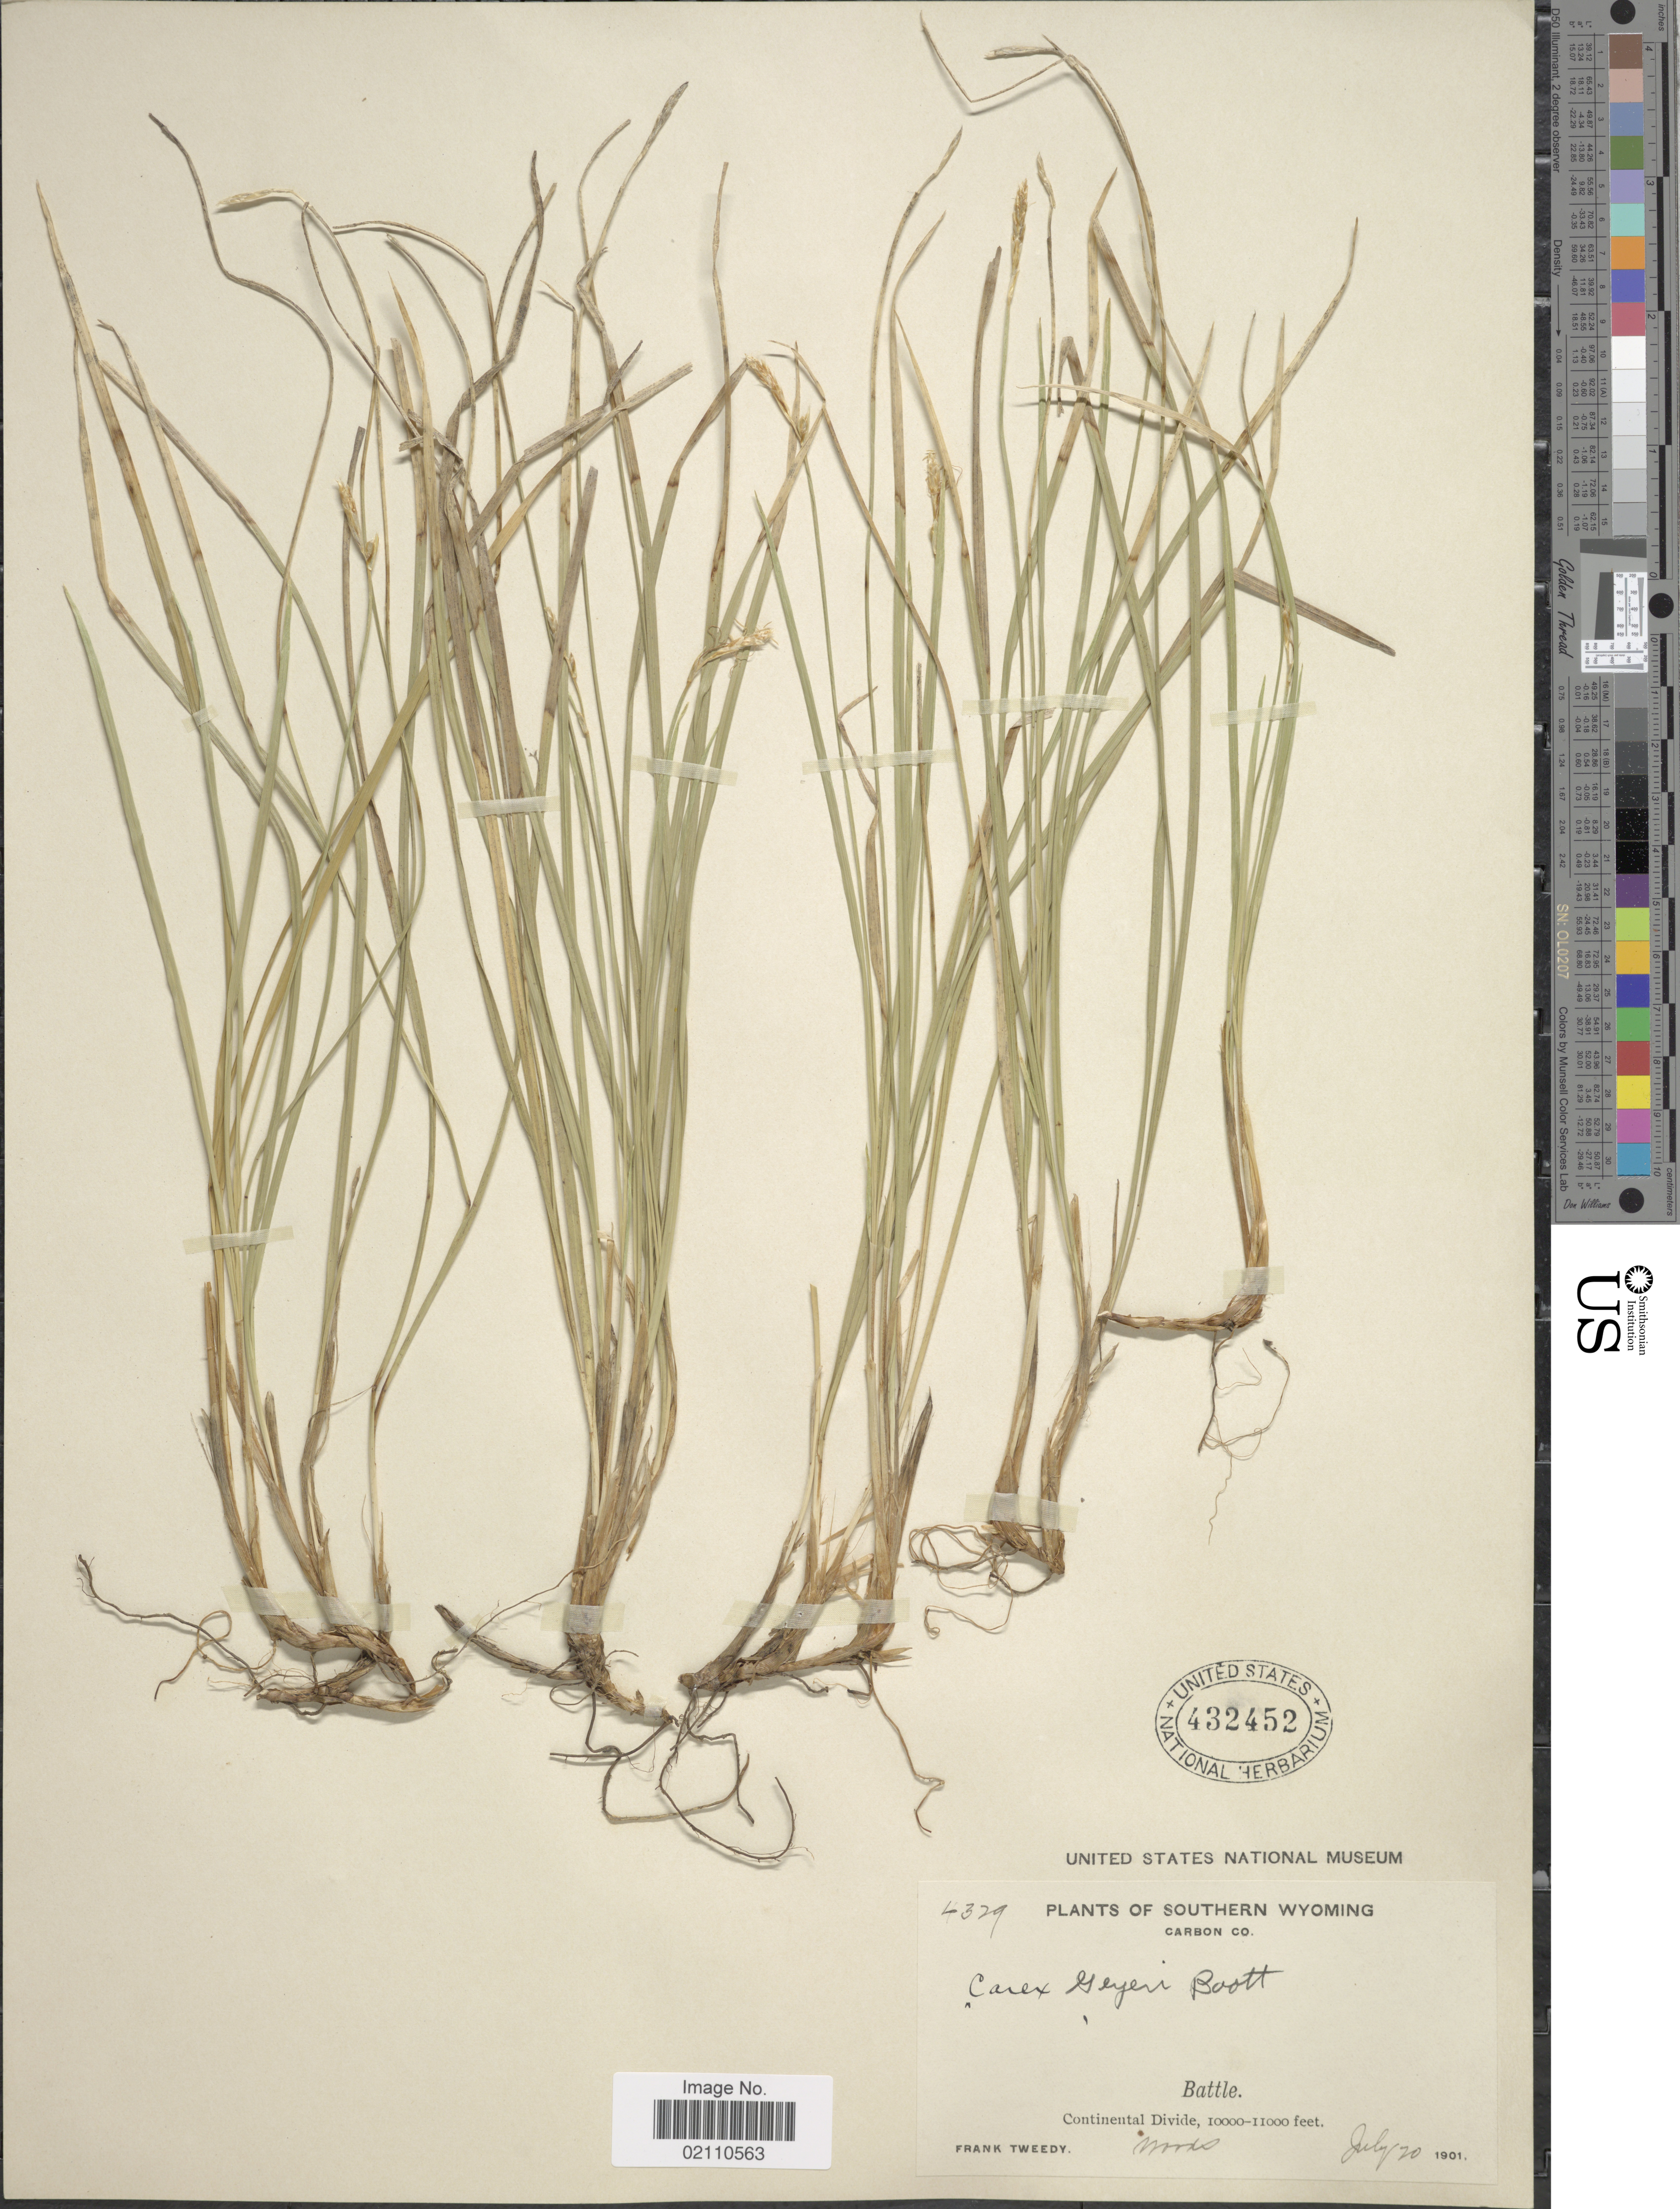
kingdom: Plantae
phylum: Tracheophyta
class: Liliopsida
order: Poales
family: Cyperaceae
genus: Carex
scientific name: Carex geyeri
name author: Boott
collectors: F. Tweedy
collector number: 4329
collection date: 1901-07-20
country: United States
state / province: Wyoming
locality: Southern Wyoming, Carbon Co., Battle, Continental Divide, woods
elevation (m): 3048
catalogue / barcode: US 432452